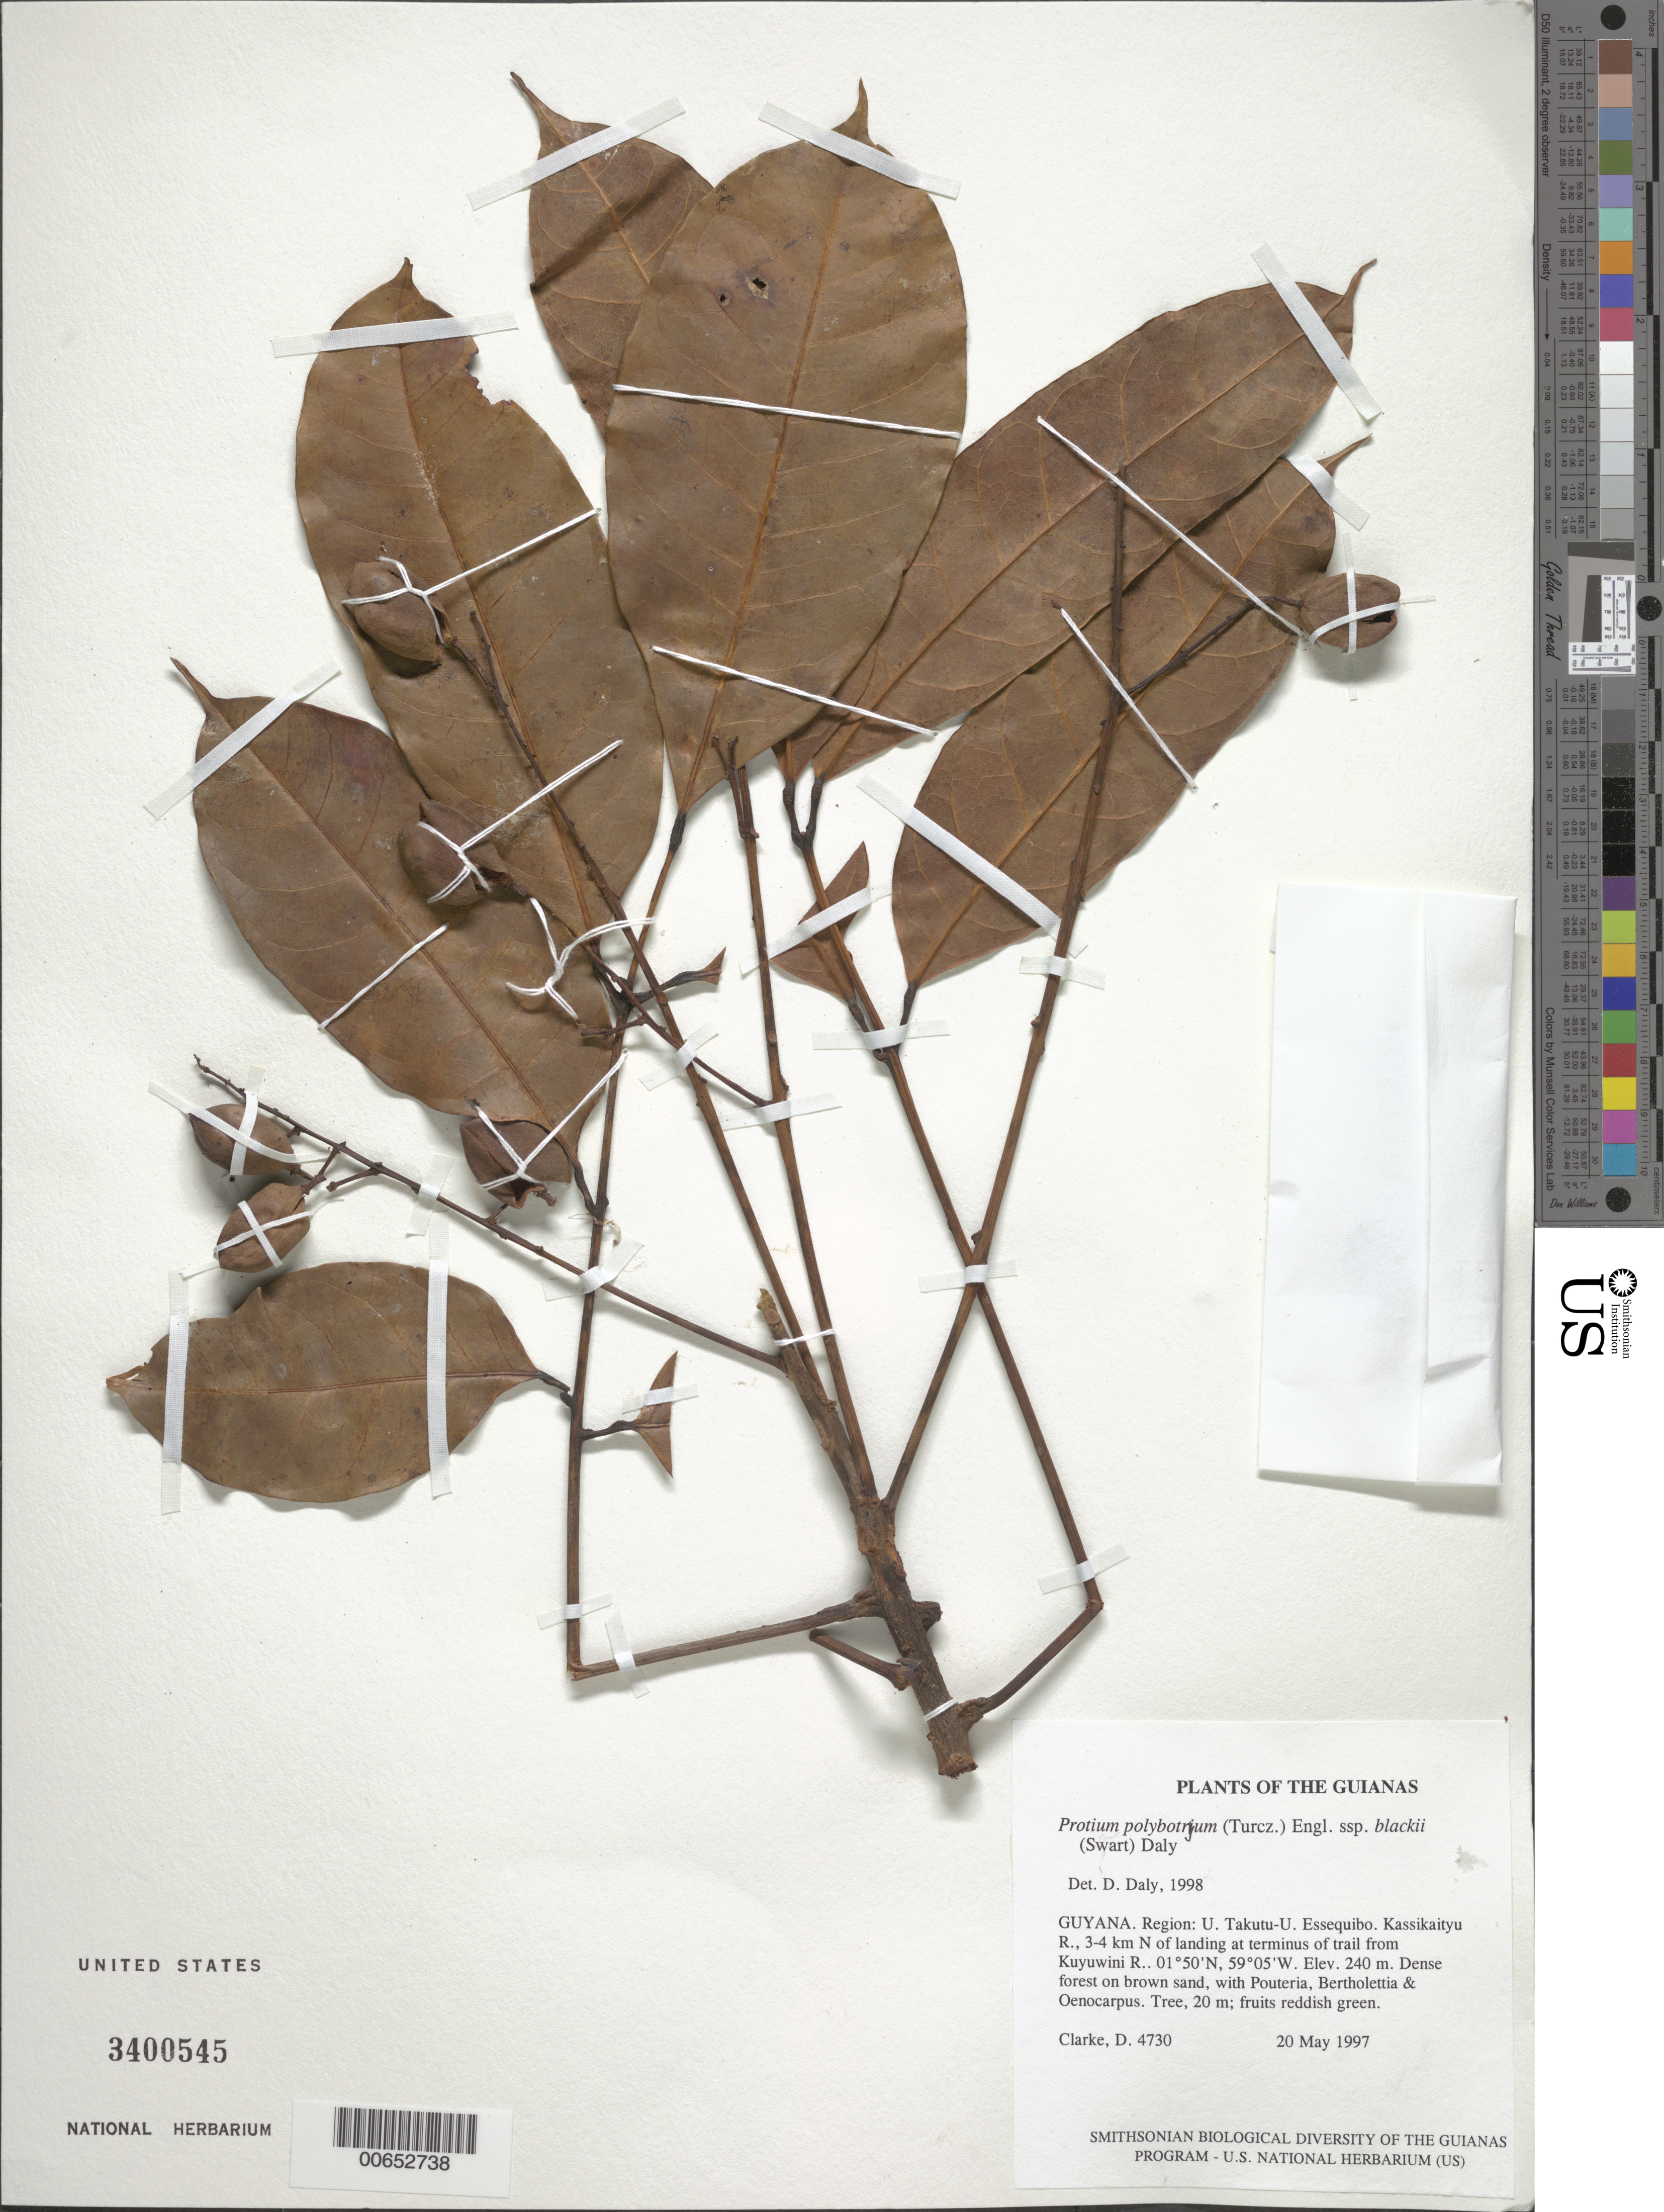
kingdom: Plantae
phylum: Tracheophyta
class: Magnoliopsida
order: Sapindales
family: Burseraceae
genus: Protium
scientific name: Protium heptaphyllum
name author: (Aubl.) Marchand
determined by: Daly, D. C.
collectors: H. D. Clarke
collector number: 4730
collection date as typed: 20 May 1997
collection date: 1997-05-20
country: Guyana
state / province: U. Takutu-U. Essequibo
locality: Kassikaityu R., 3-4 km N of landing at terminus of trail from Kuyuwini R.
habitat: Dense forest on brown sand, with Pouteria, Bertholettia & Oenocarpus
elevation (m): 240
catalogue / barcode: US 3400545